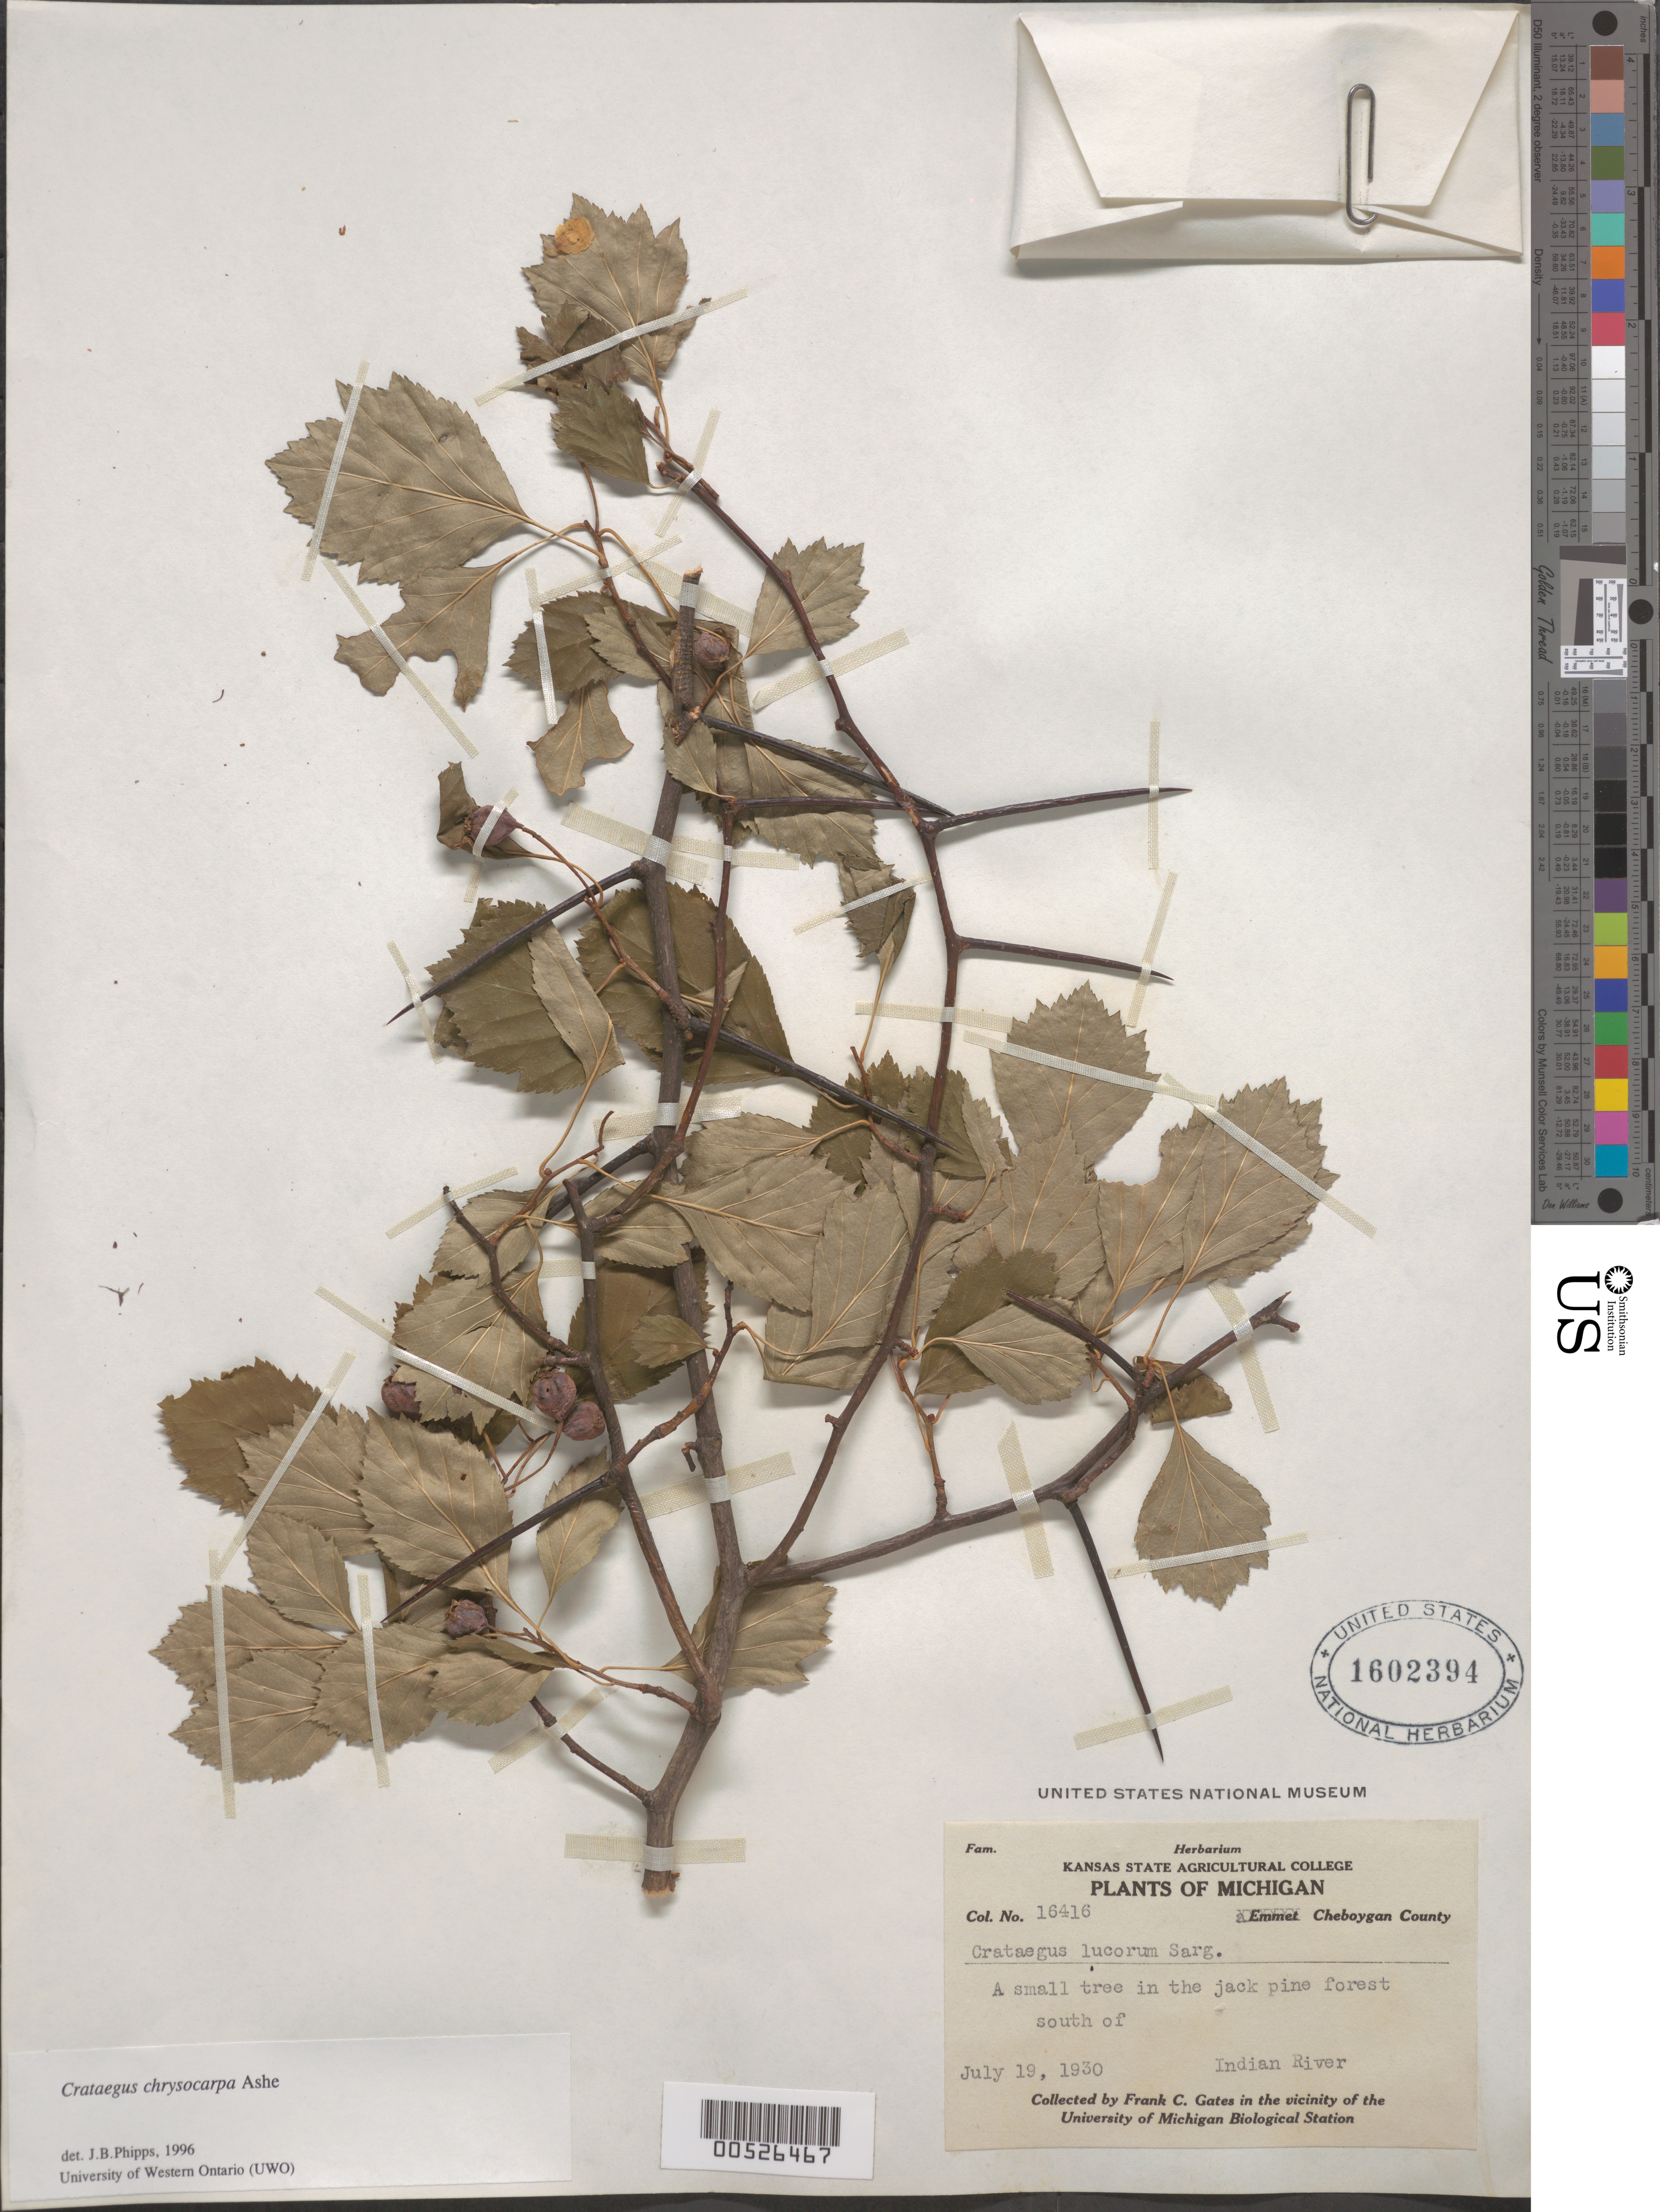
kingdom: Plantae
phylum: Tracheophyta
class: Magnoliopsida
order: Rosales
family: Rosaceae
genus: Crataegus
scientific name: Crataegus chrysocarpa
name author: Ashe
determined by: Phipps, James B., (UWO), University of Western Ontario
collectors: F. C. Gates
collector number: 16416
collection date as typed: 19 Jul 1930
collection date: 1930-07-19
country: United States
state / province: Michigan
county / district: Cheboygan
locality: S of Indian River, vicinity of the Univ. of Mich. Biol. Sta.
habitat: jack pine forest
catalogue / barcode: US 1602394